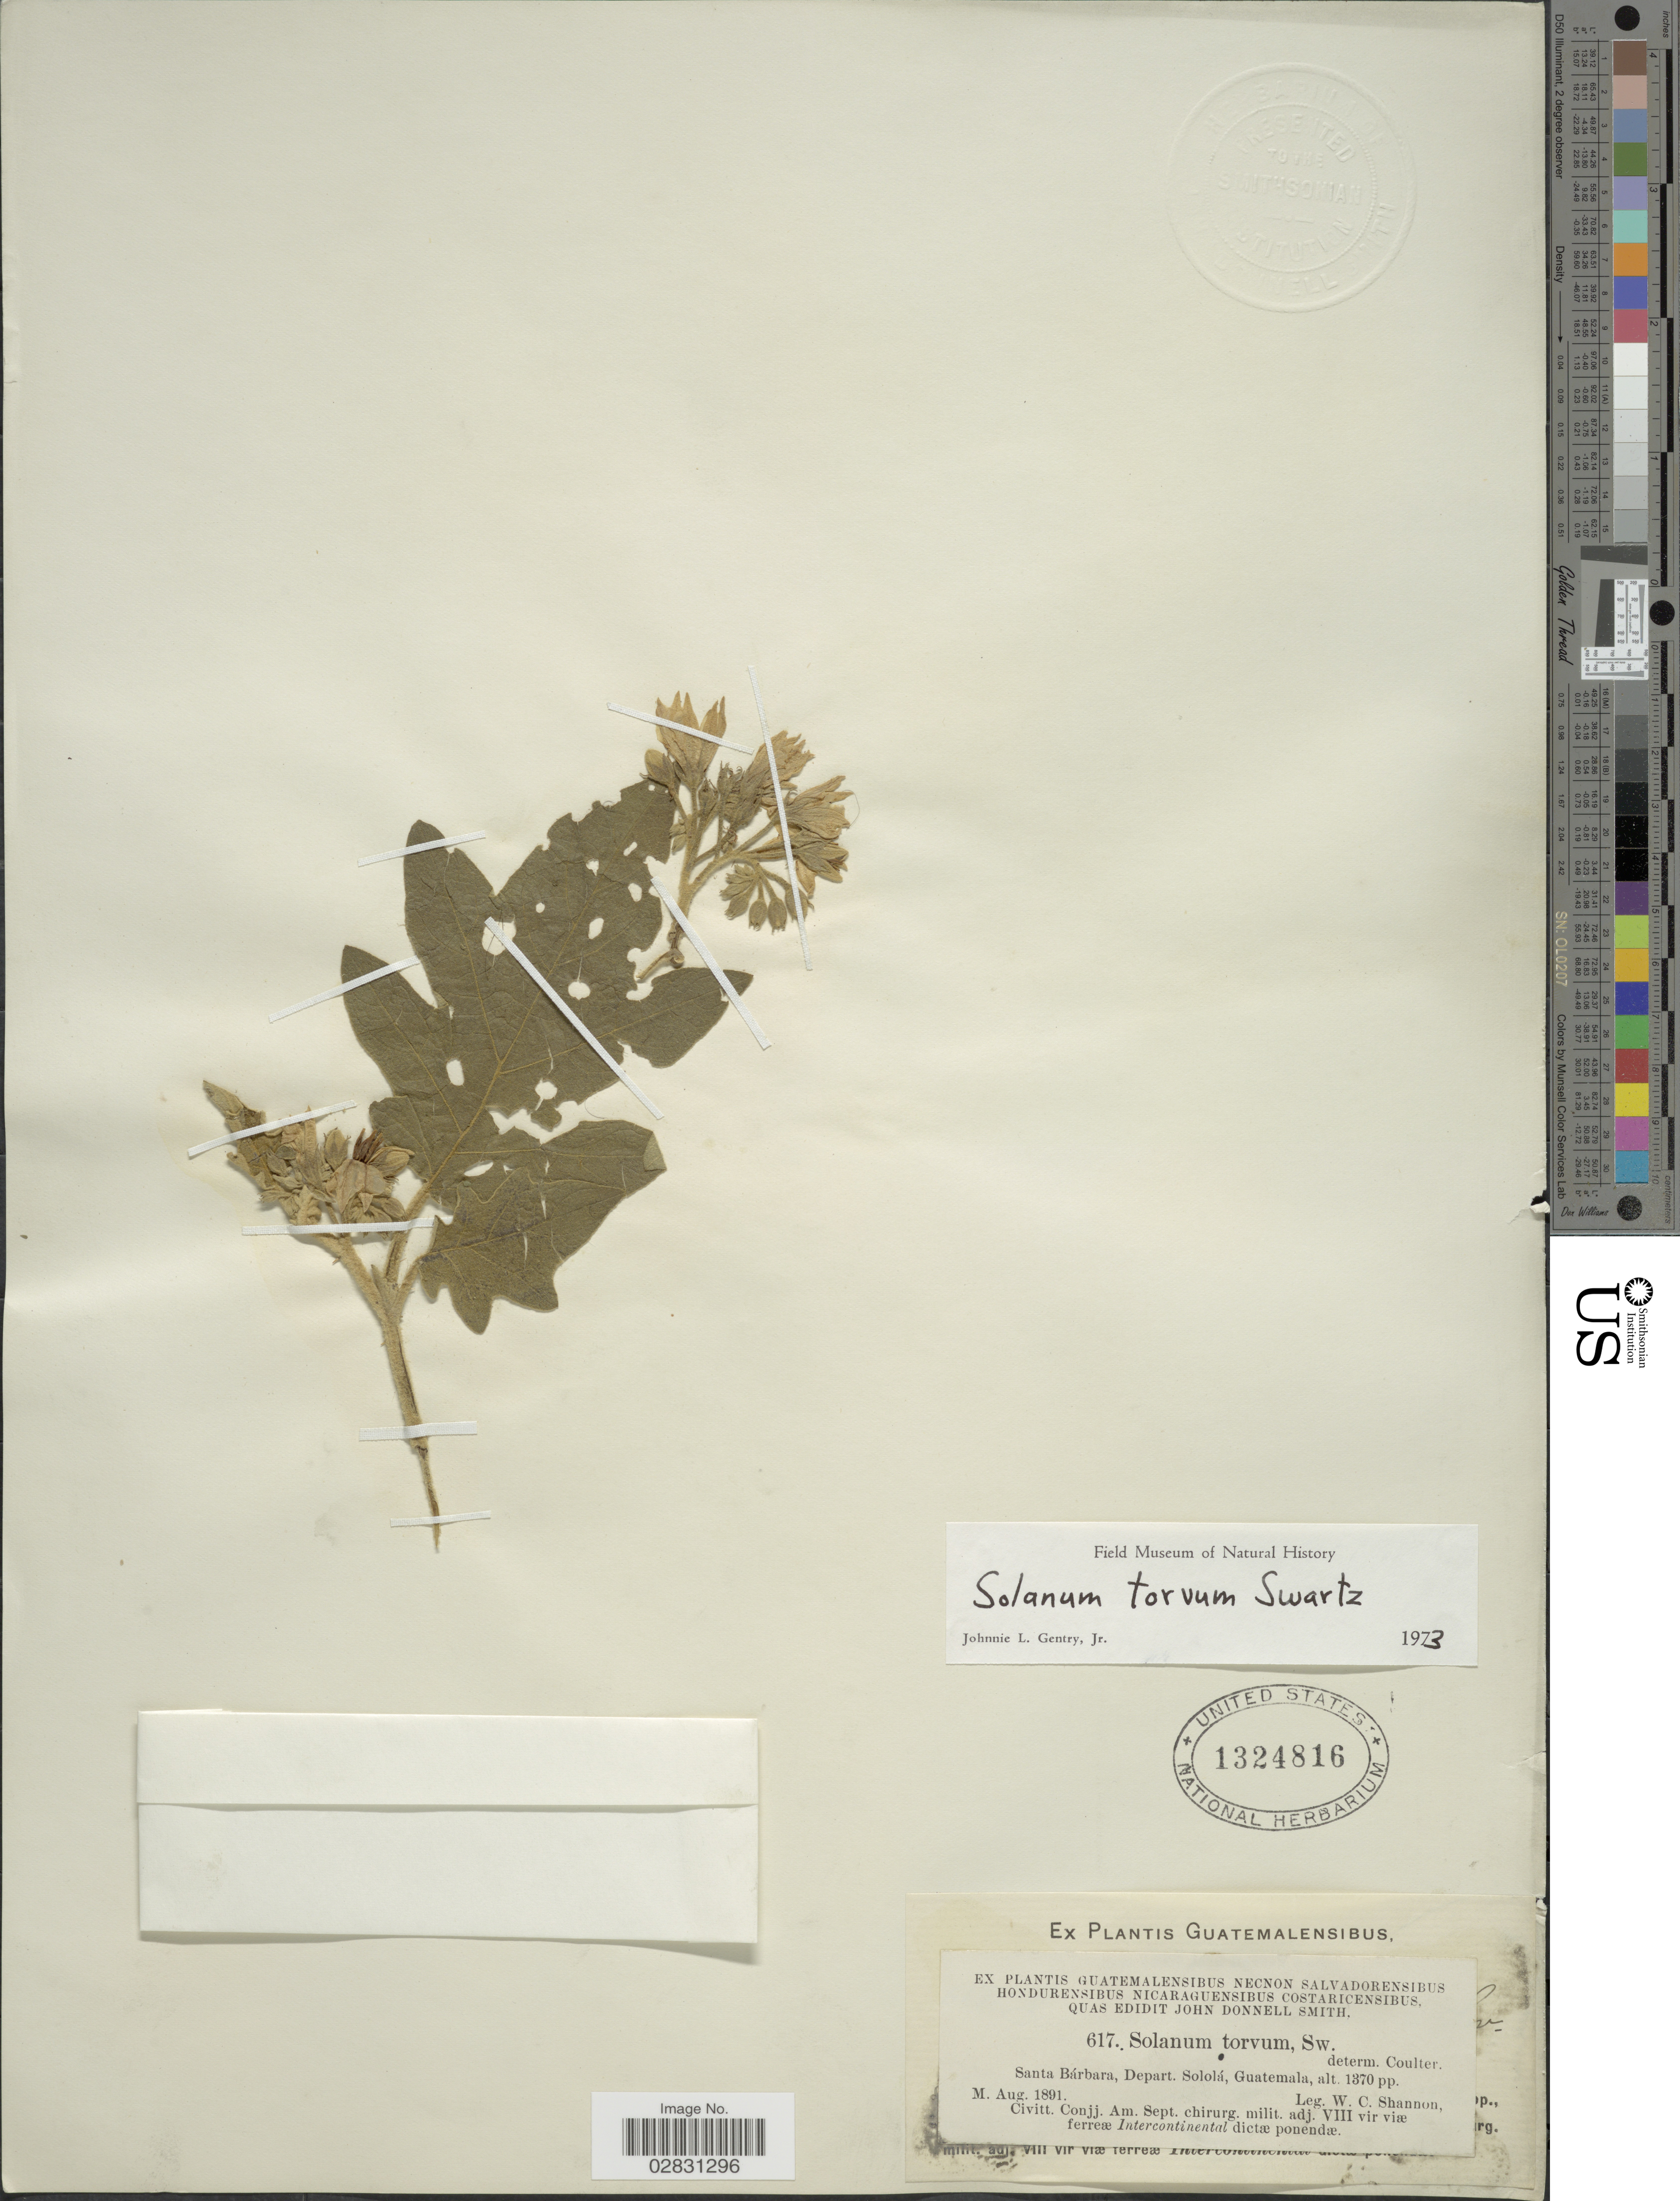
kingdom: Plantae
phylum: Tracheophyta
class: Magnoliopsida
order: Solanales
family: Solanaceae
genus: Solanum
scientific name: Solanum torvum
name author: Sw.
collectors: W. C. Shannon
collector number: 617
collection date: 1891-08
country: Guatemala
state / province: Sololá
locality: Santa Bárbara, Depart. Sololá.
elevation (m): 418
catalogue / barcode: US 1324816